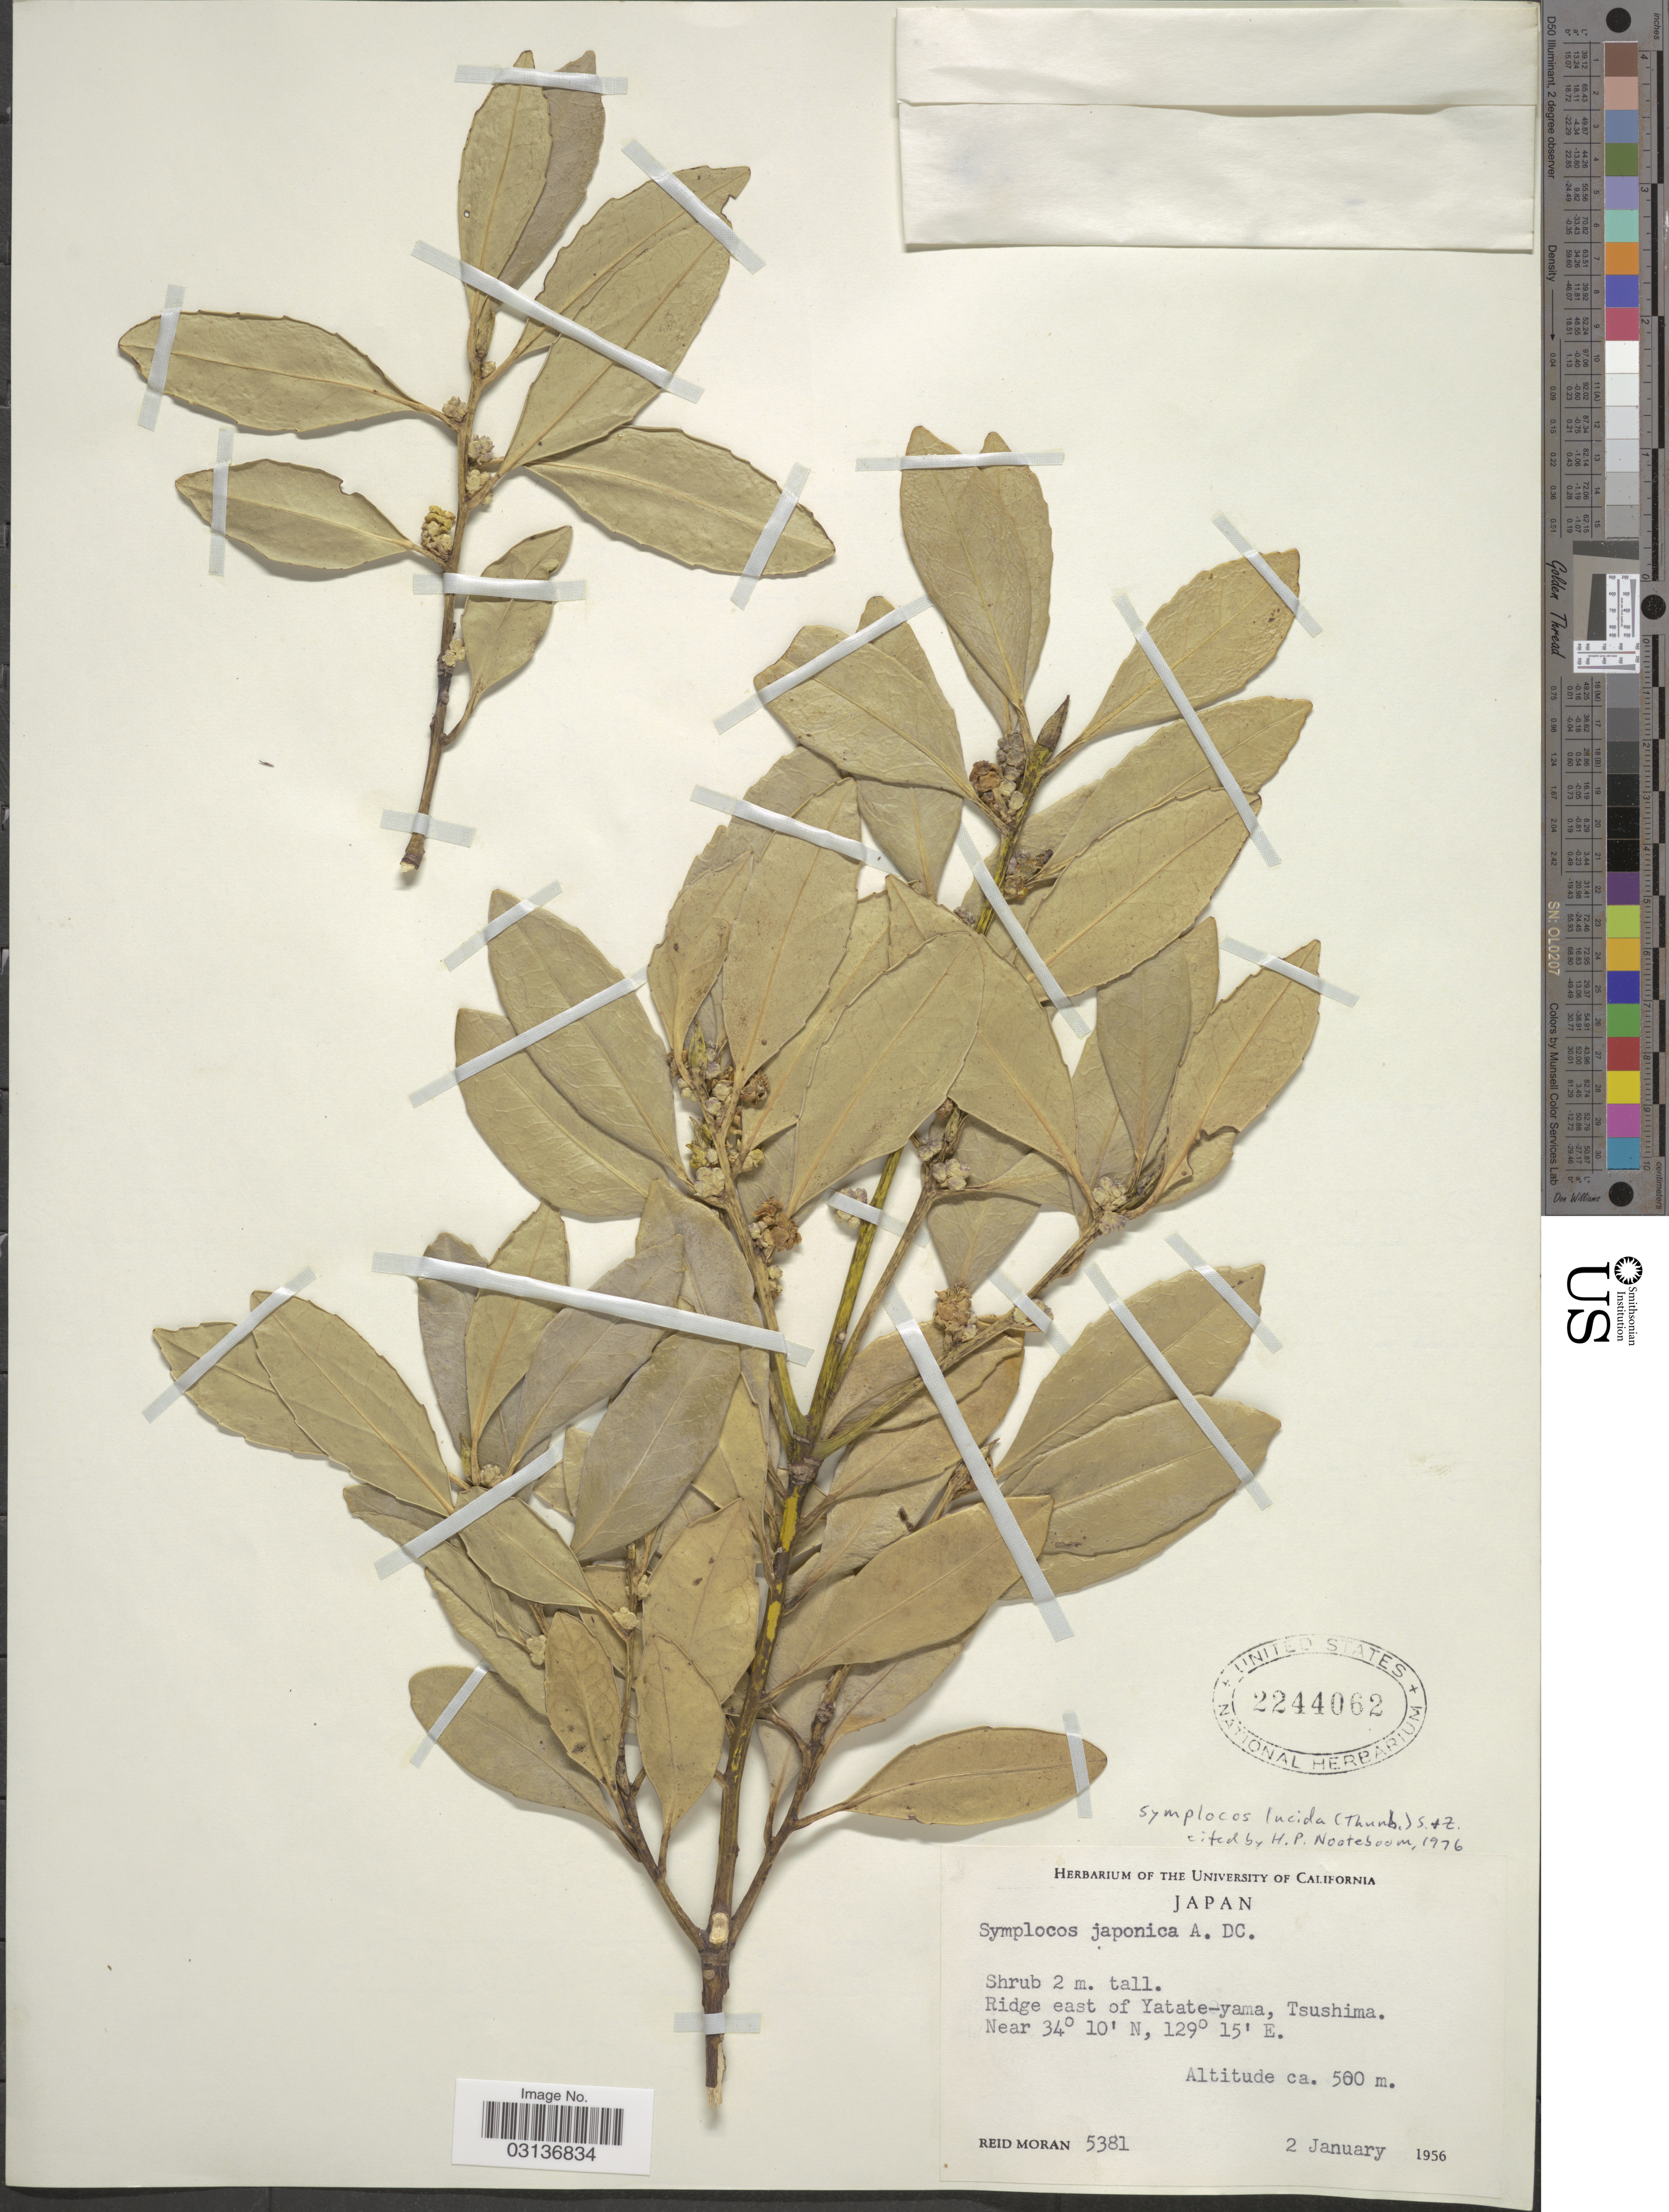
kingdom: Plantae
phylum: Tracheophyta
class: Magnoliopsida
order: Ericales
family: Symplocaceae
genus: Symplocos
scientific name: Symplocos lucida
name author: (Thurb.) Siebold & Zucc.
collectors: R. Moran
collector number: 5381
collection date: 1956-01-02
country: Japan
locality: Ridge east of Yatate-yama, Tsushima.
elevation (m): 500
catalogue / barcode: US 2244062